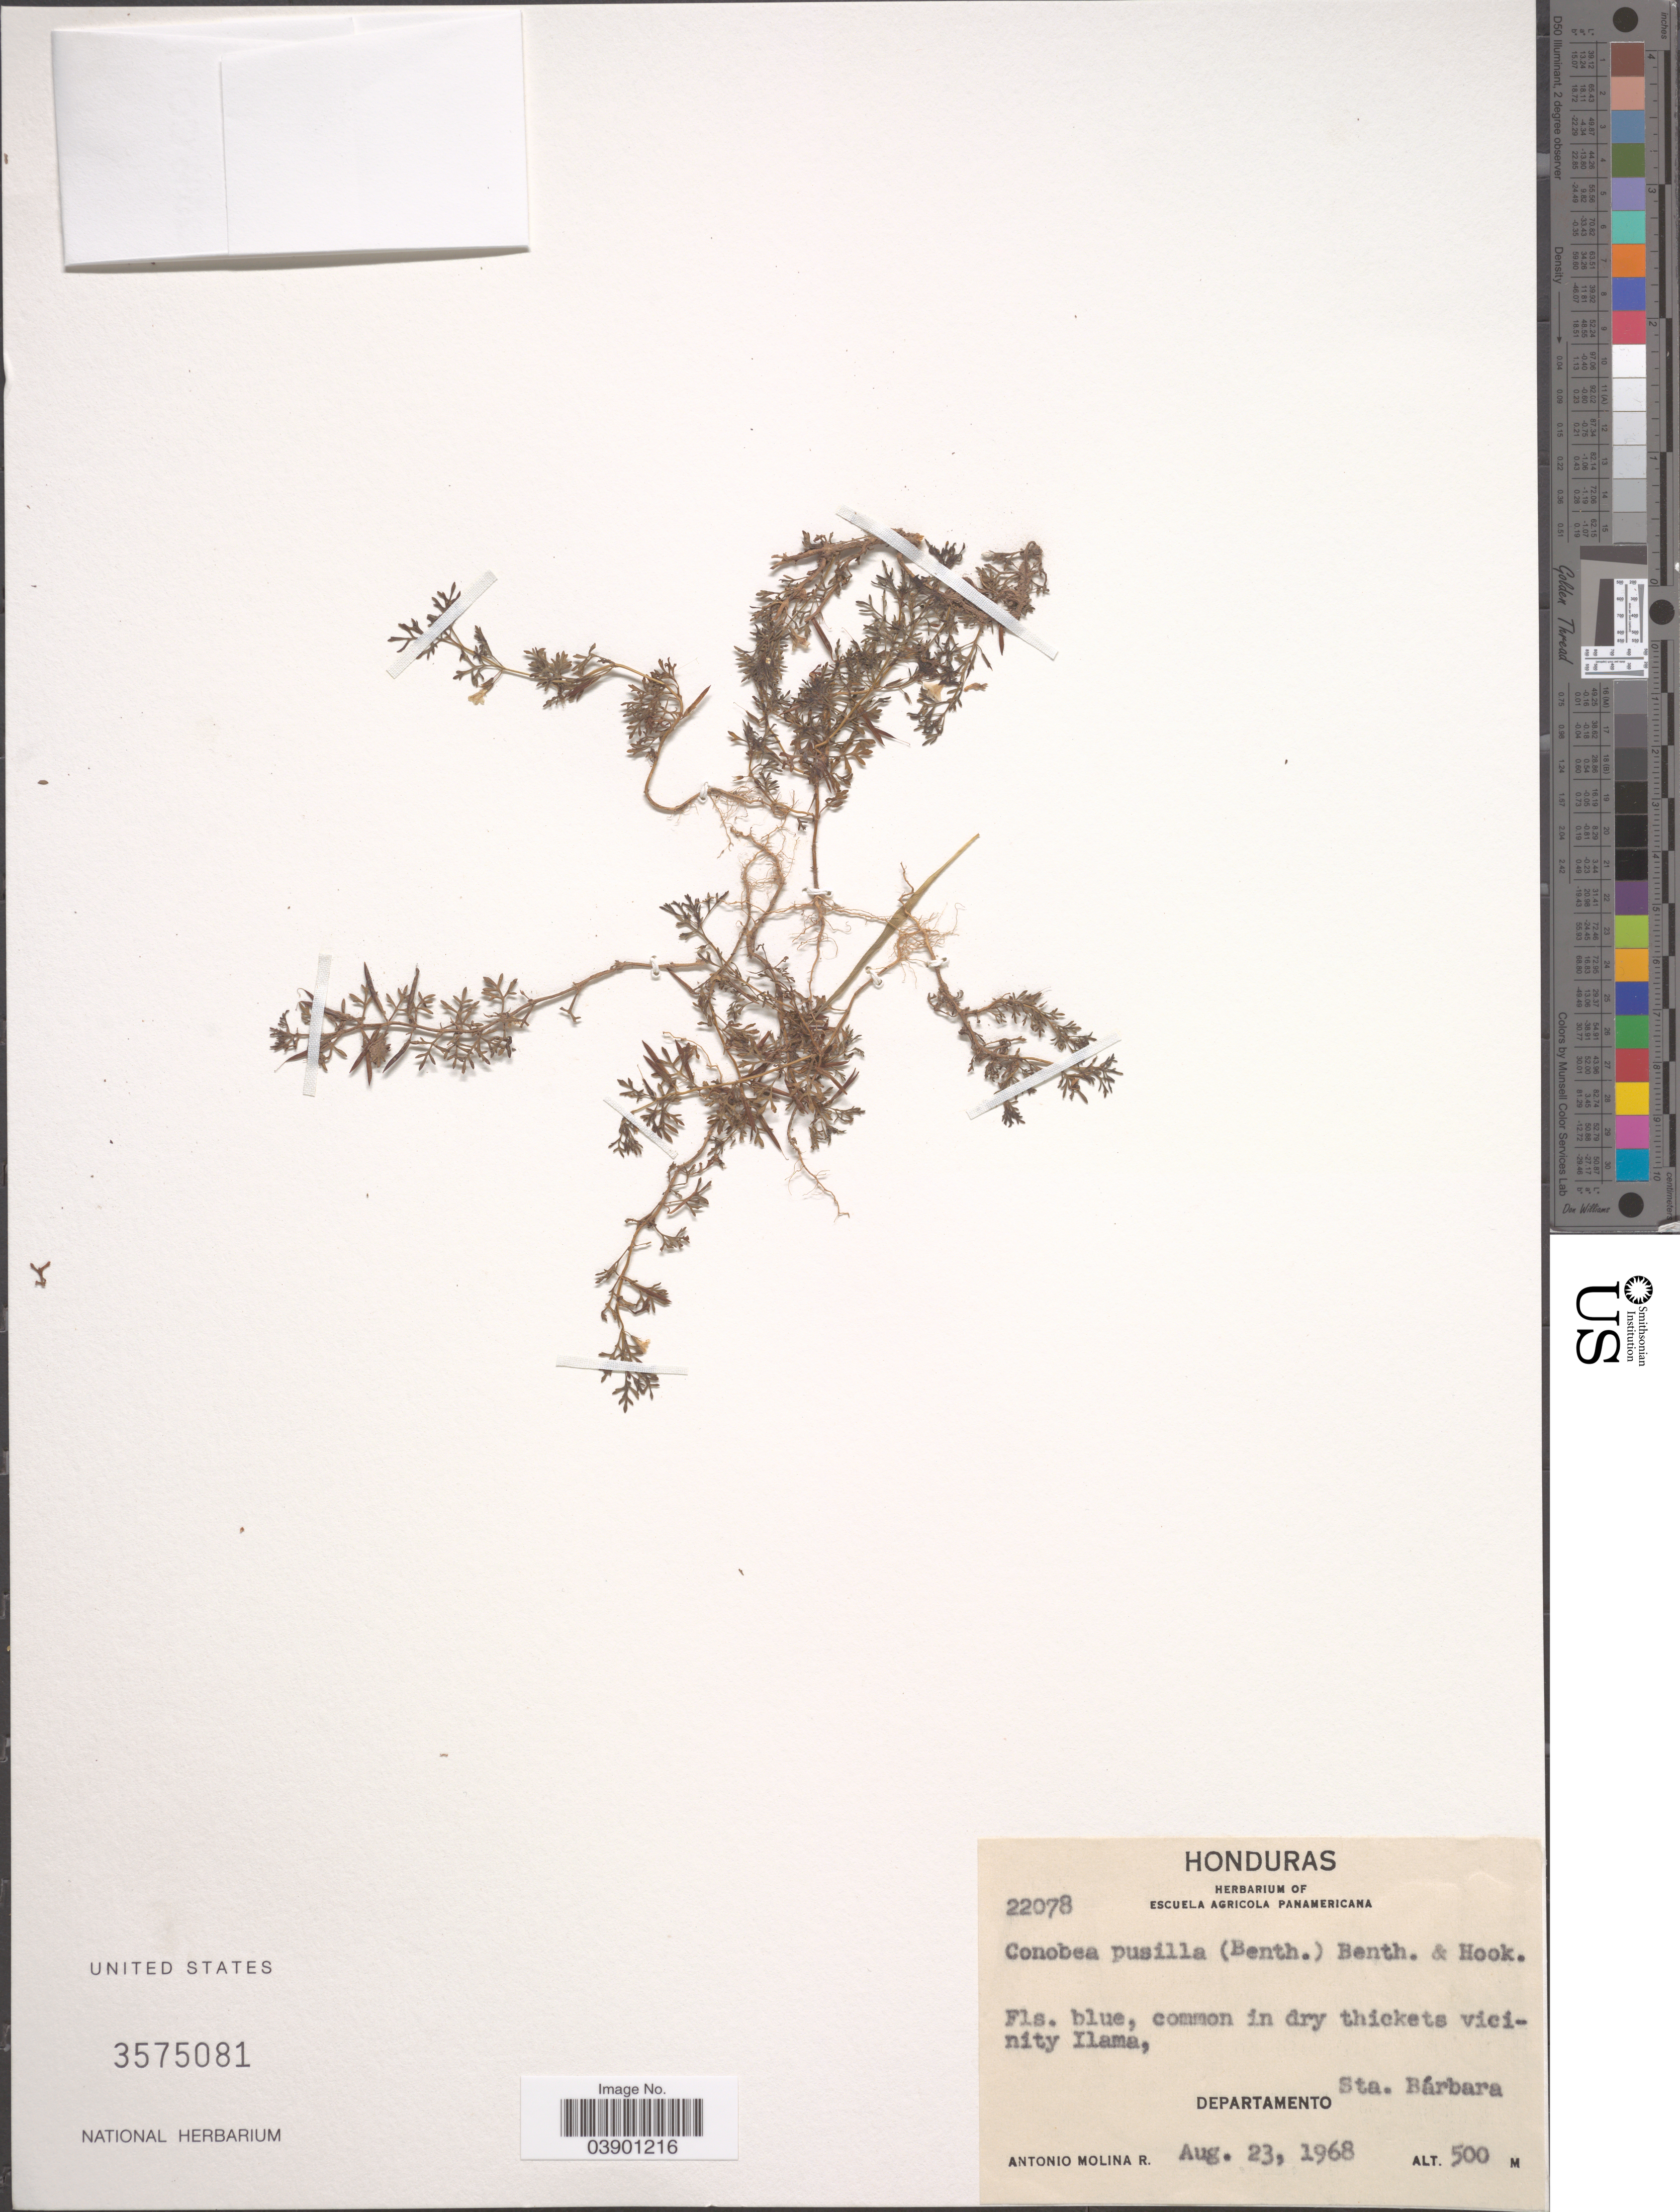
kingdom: Plantae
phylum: Tracheophyta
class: Magnoliopsida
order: Lamiales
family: Plantaginaceae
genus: Conobea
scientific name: Conobea pusilla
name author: (Benth.) Benth. & Hook. f.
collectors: A. Molina R.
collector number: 22078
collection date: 1968-08-23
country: Honduras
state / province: Santa Barbara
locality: Departamento Sta. Bárbara.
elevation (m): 500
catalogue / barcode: US 3575081